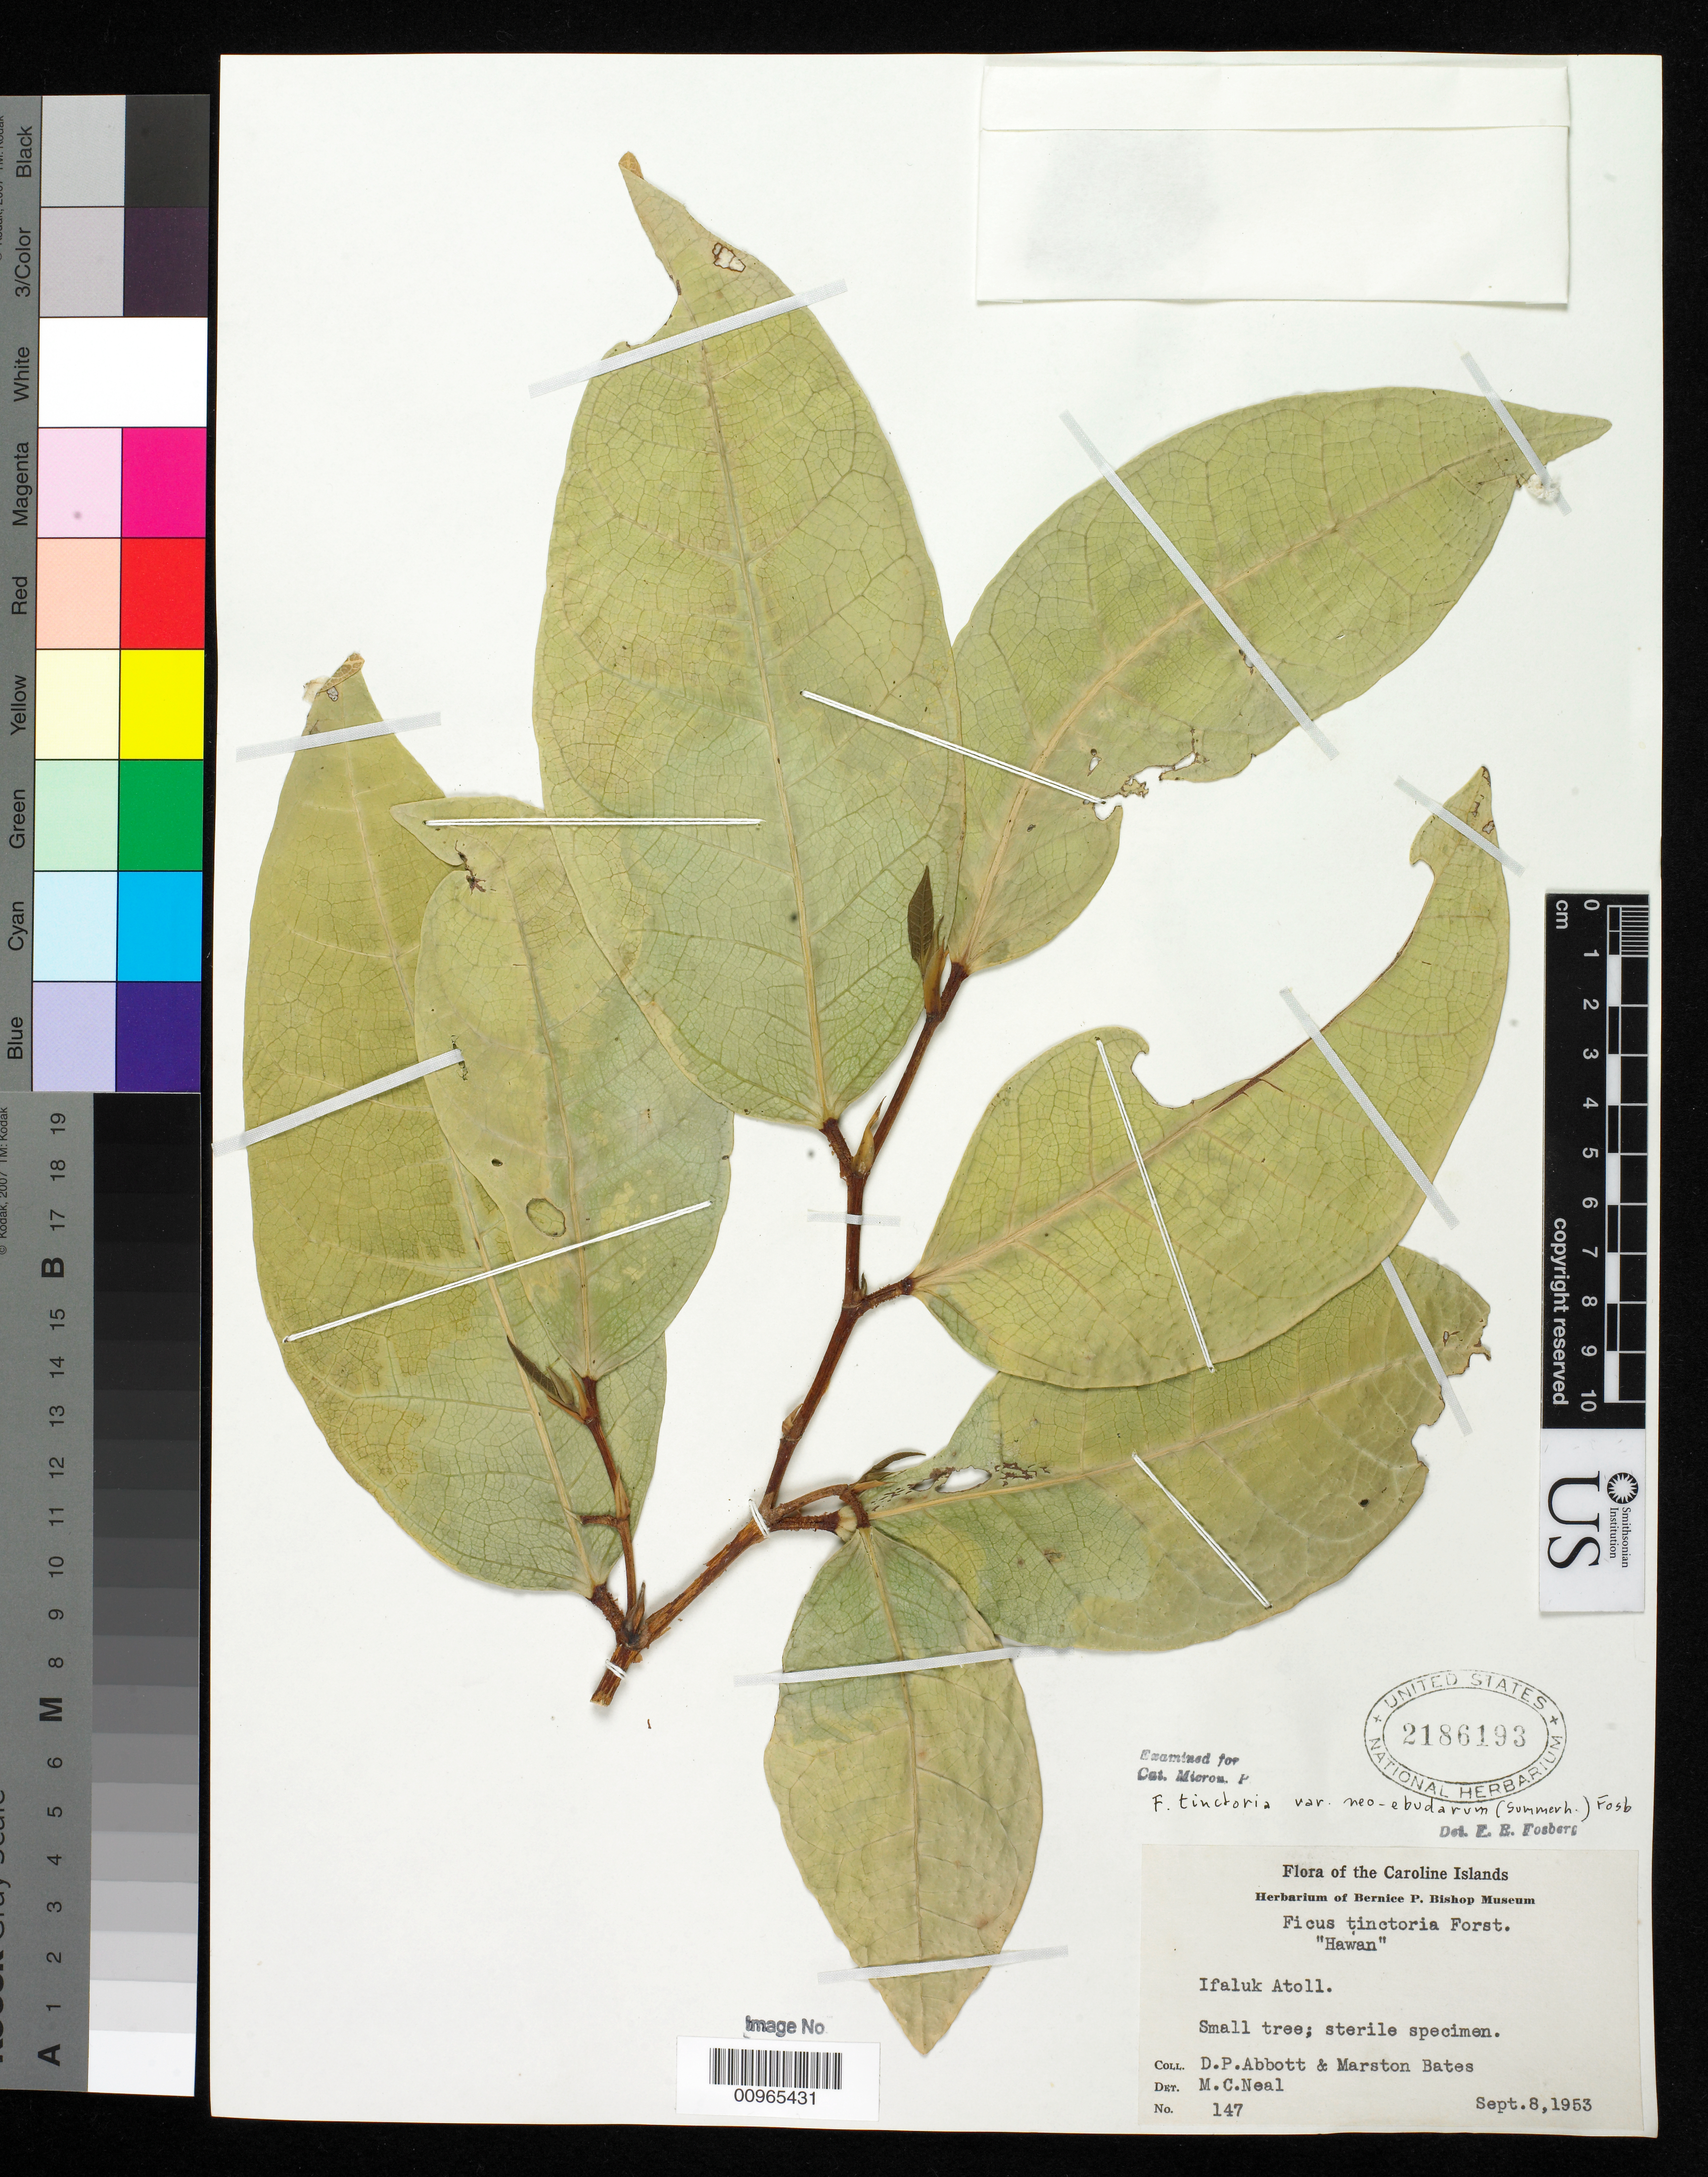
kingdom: Plantae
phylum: Tracheophyta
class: Magnoliopsida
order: Rosales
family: Moraceae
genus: Ficus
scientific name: Ficus tinctoria var. neoebudarum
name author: (Summerh.) Fosberg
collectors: D. P. Abbott & M. Bates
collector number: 147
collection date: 1953-09-08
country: Micronesia, Federated States of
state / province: Yap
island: Ifalik (Ifaluk) Atoll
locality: Ifaluk Atoll [=Ifalik Atoll]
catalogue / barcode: US 2186193